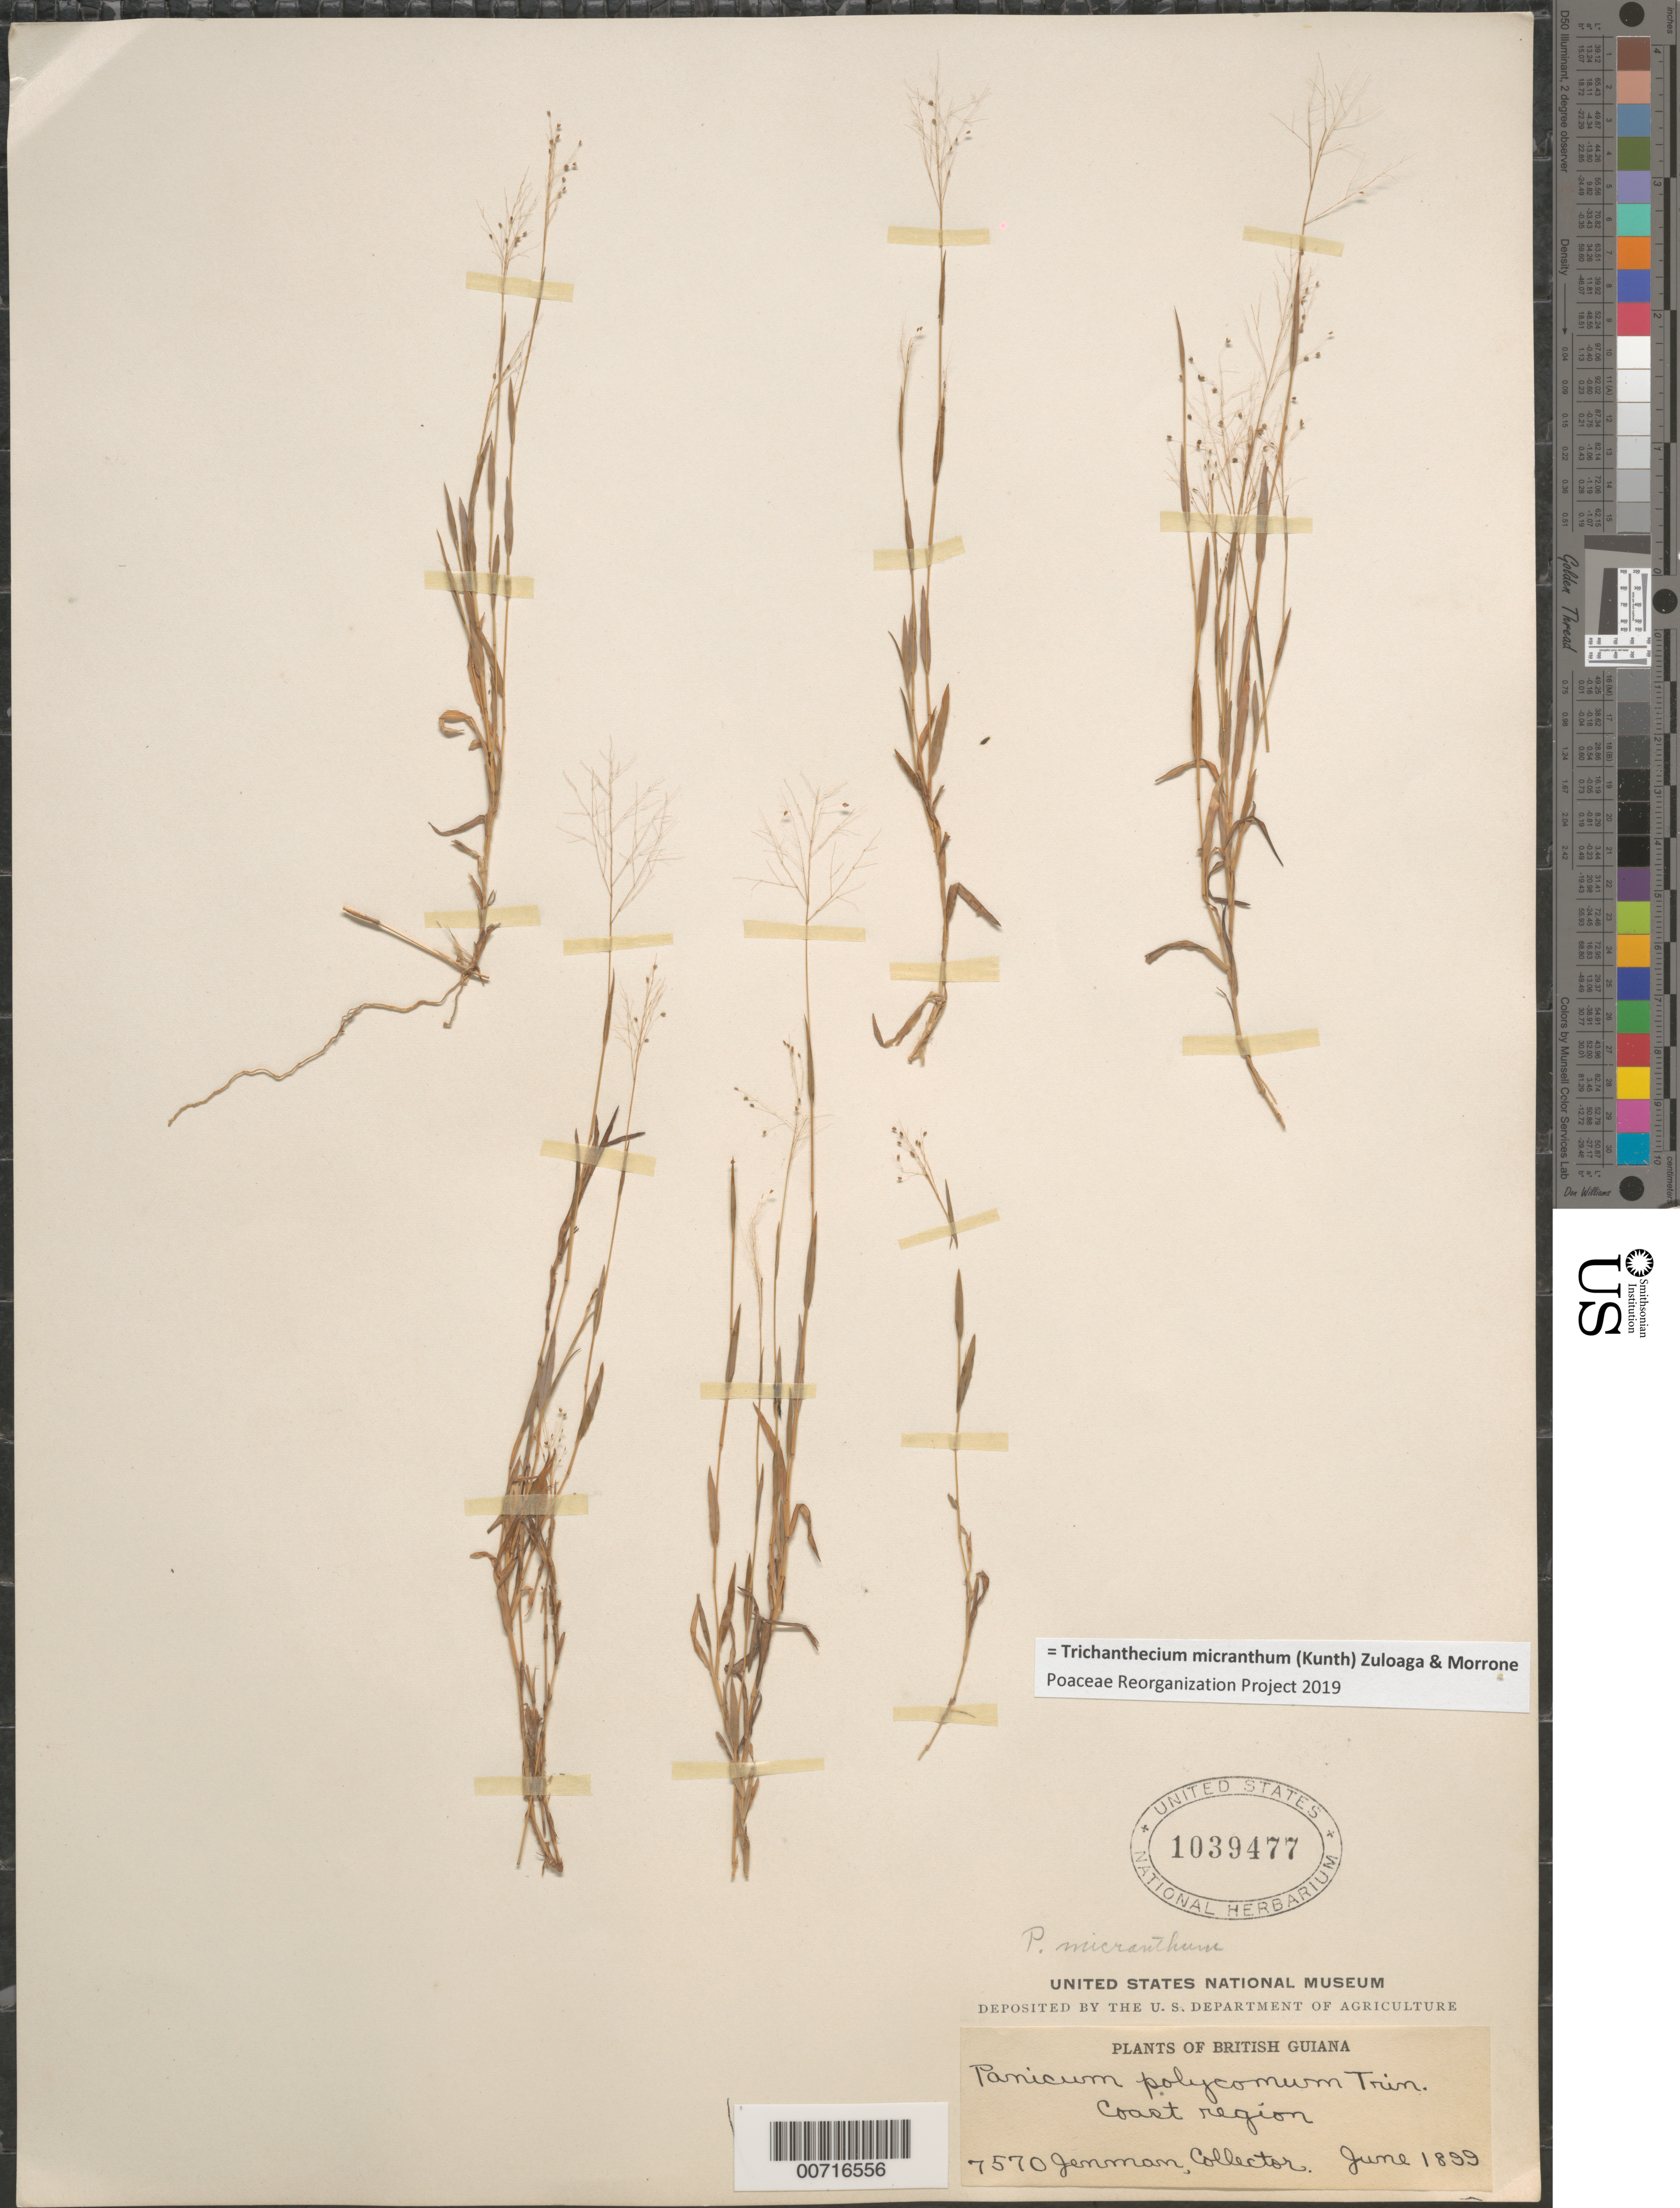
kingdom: Plantae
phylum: Tracheophyta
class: Liliopsida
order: Poales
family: Poaceae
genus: Trichanthecium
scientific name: Trichanthecium micranthum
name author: (Kunth) Zuloaga & Morrone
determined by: Poaceae Reorganization Project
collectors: G. S. Jenman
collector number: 7570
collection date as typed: June 1899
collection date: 1899-06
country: Guyana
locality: Coast Region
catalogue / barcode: US 1039477